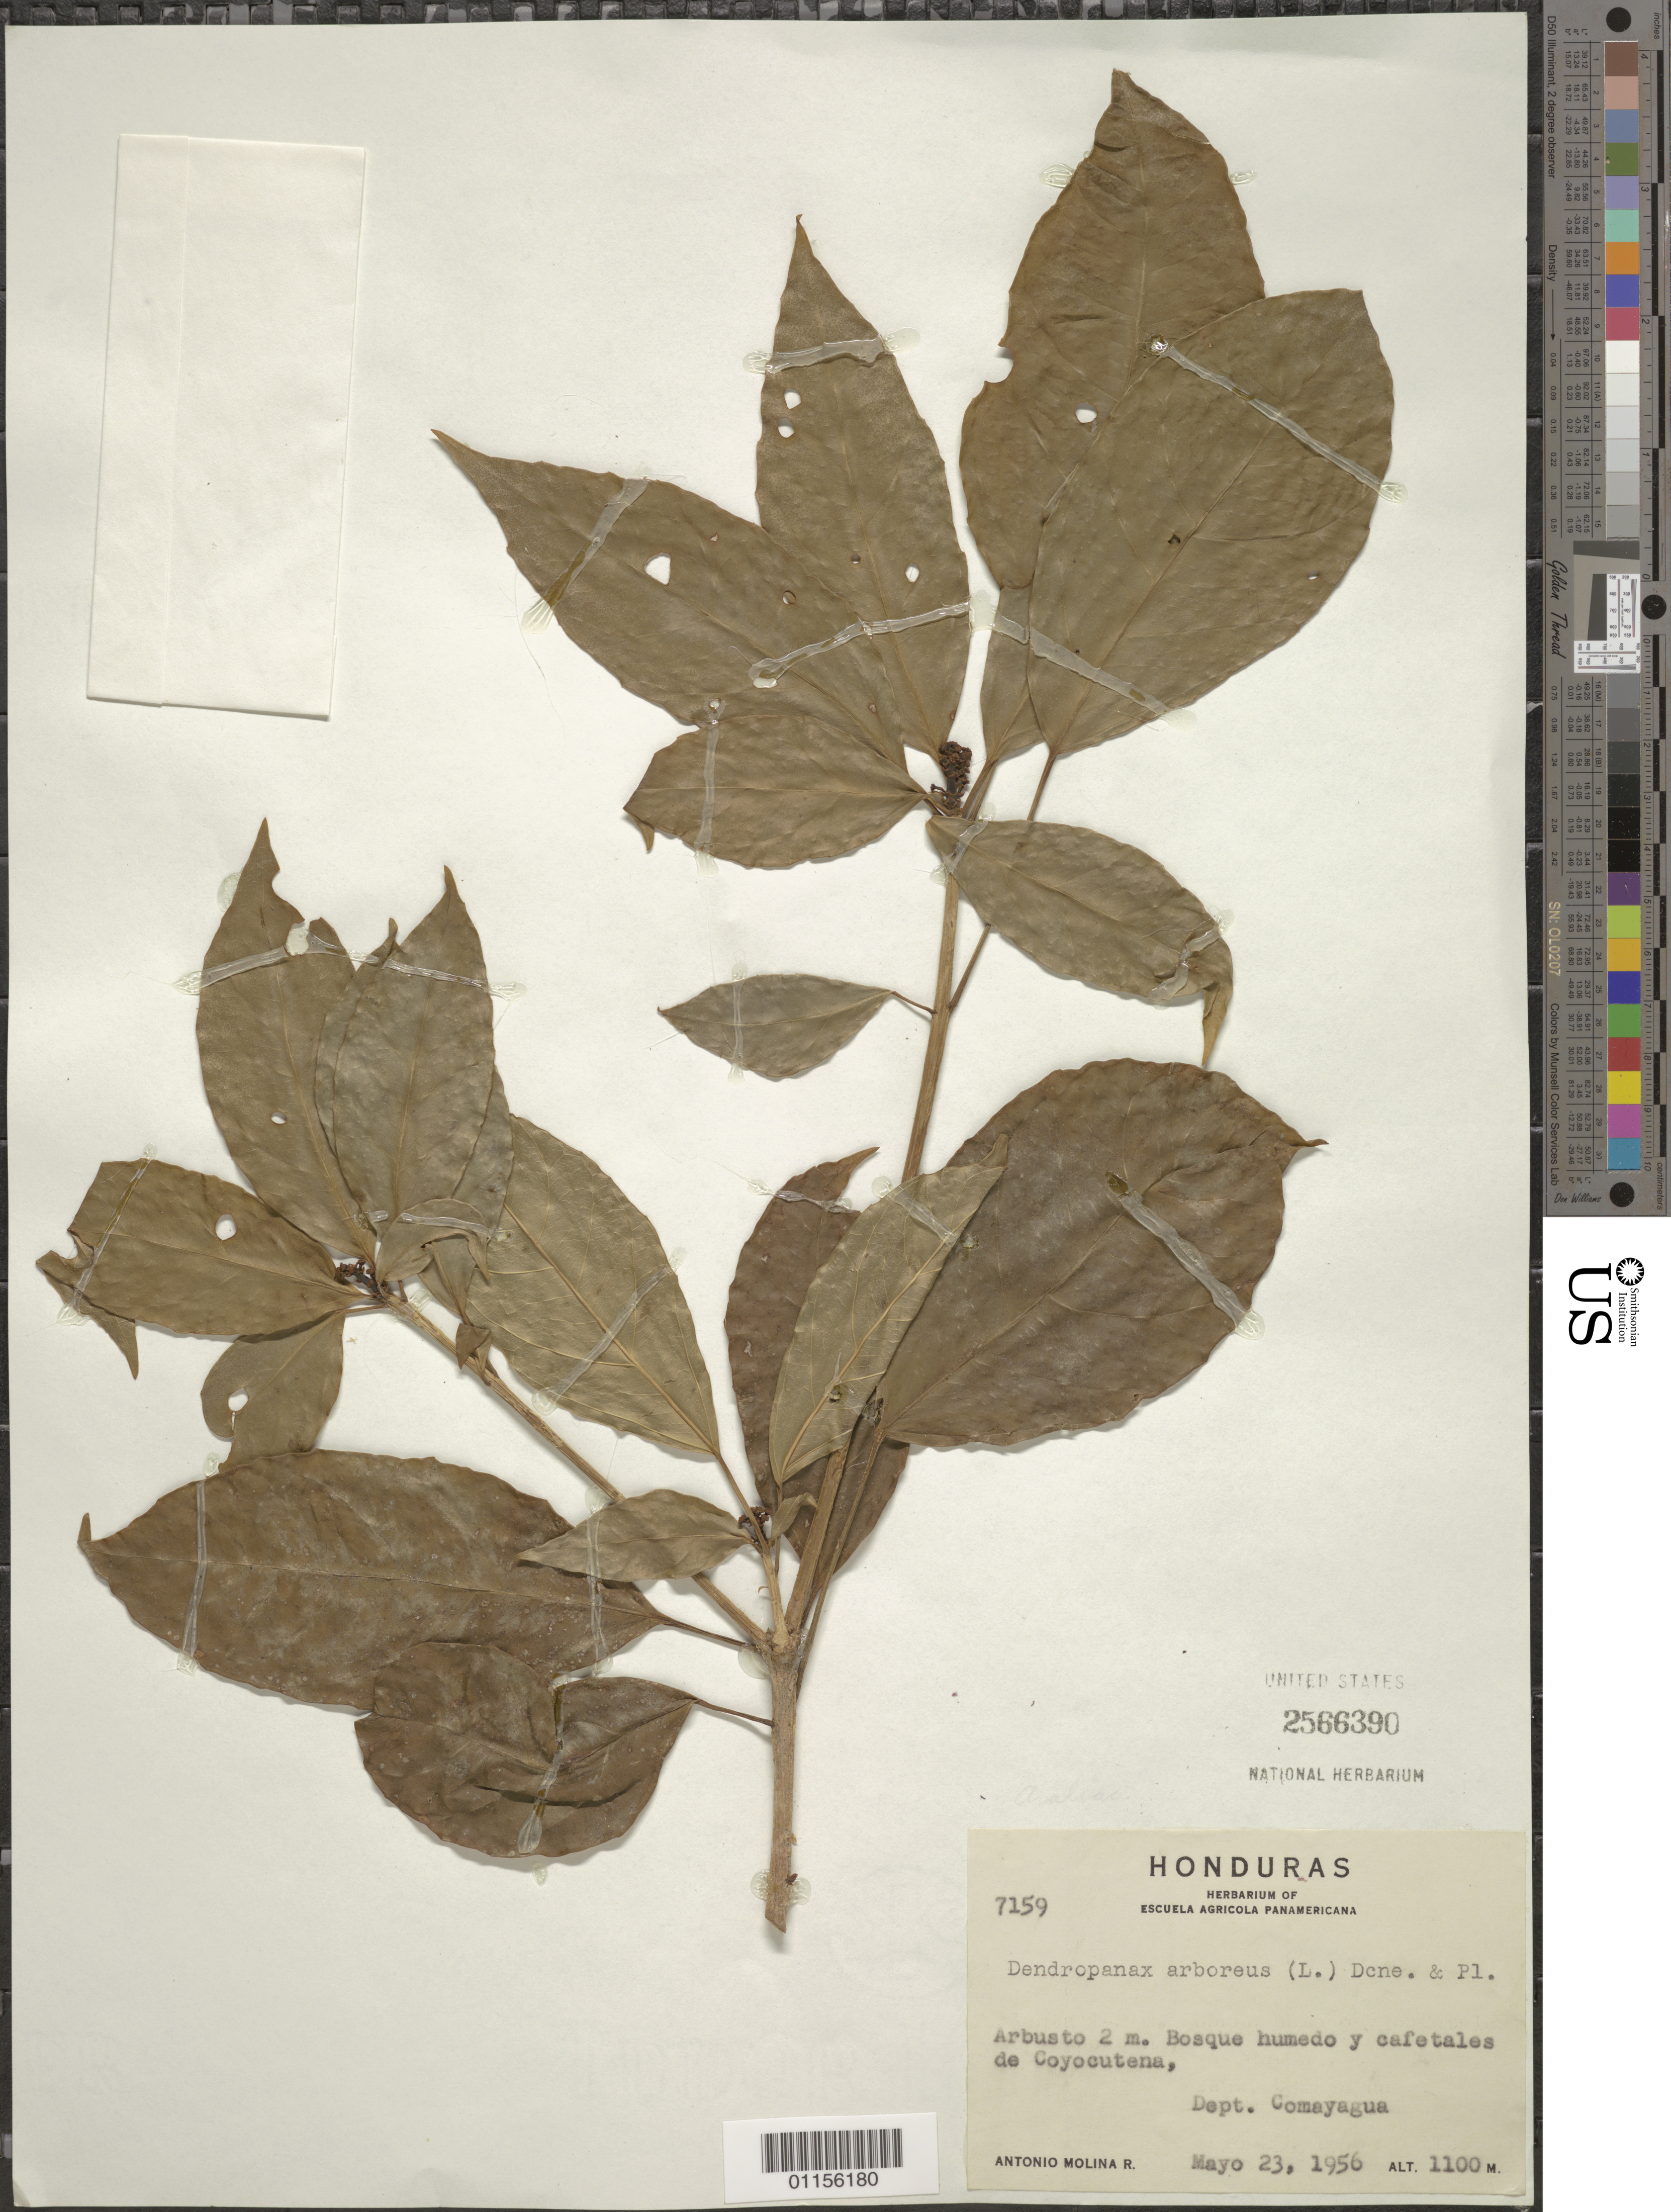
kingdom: Plantae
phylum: Tracheophyta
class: Magnoliopsida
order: Apiales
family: Araliaceae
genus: Dendropanax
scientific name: Dendropanax arboreus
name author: (L.) Decne. & Planch.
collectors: A. Molina R.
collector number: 7159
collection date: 1956-05-23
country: Honduras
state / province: Comayagua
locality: Coyocutena.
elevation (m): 1100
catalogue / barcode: US 2566390